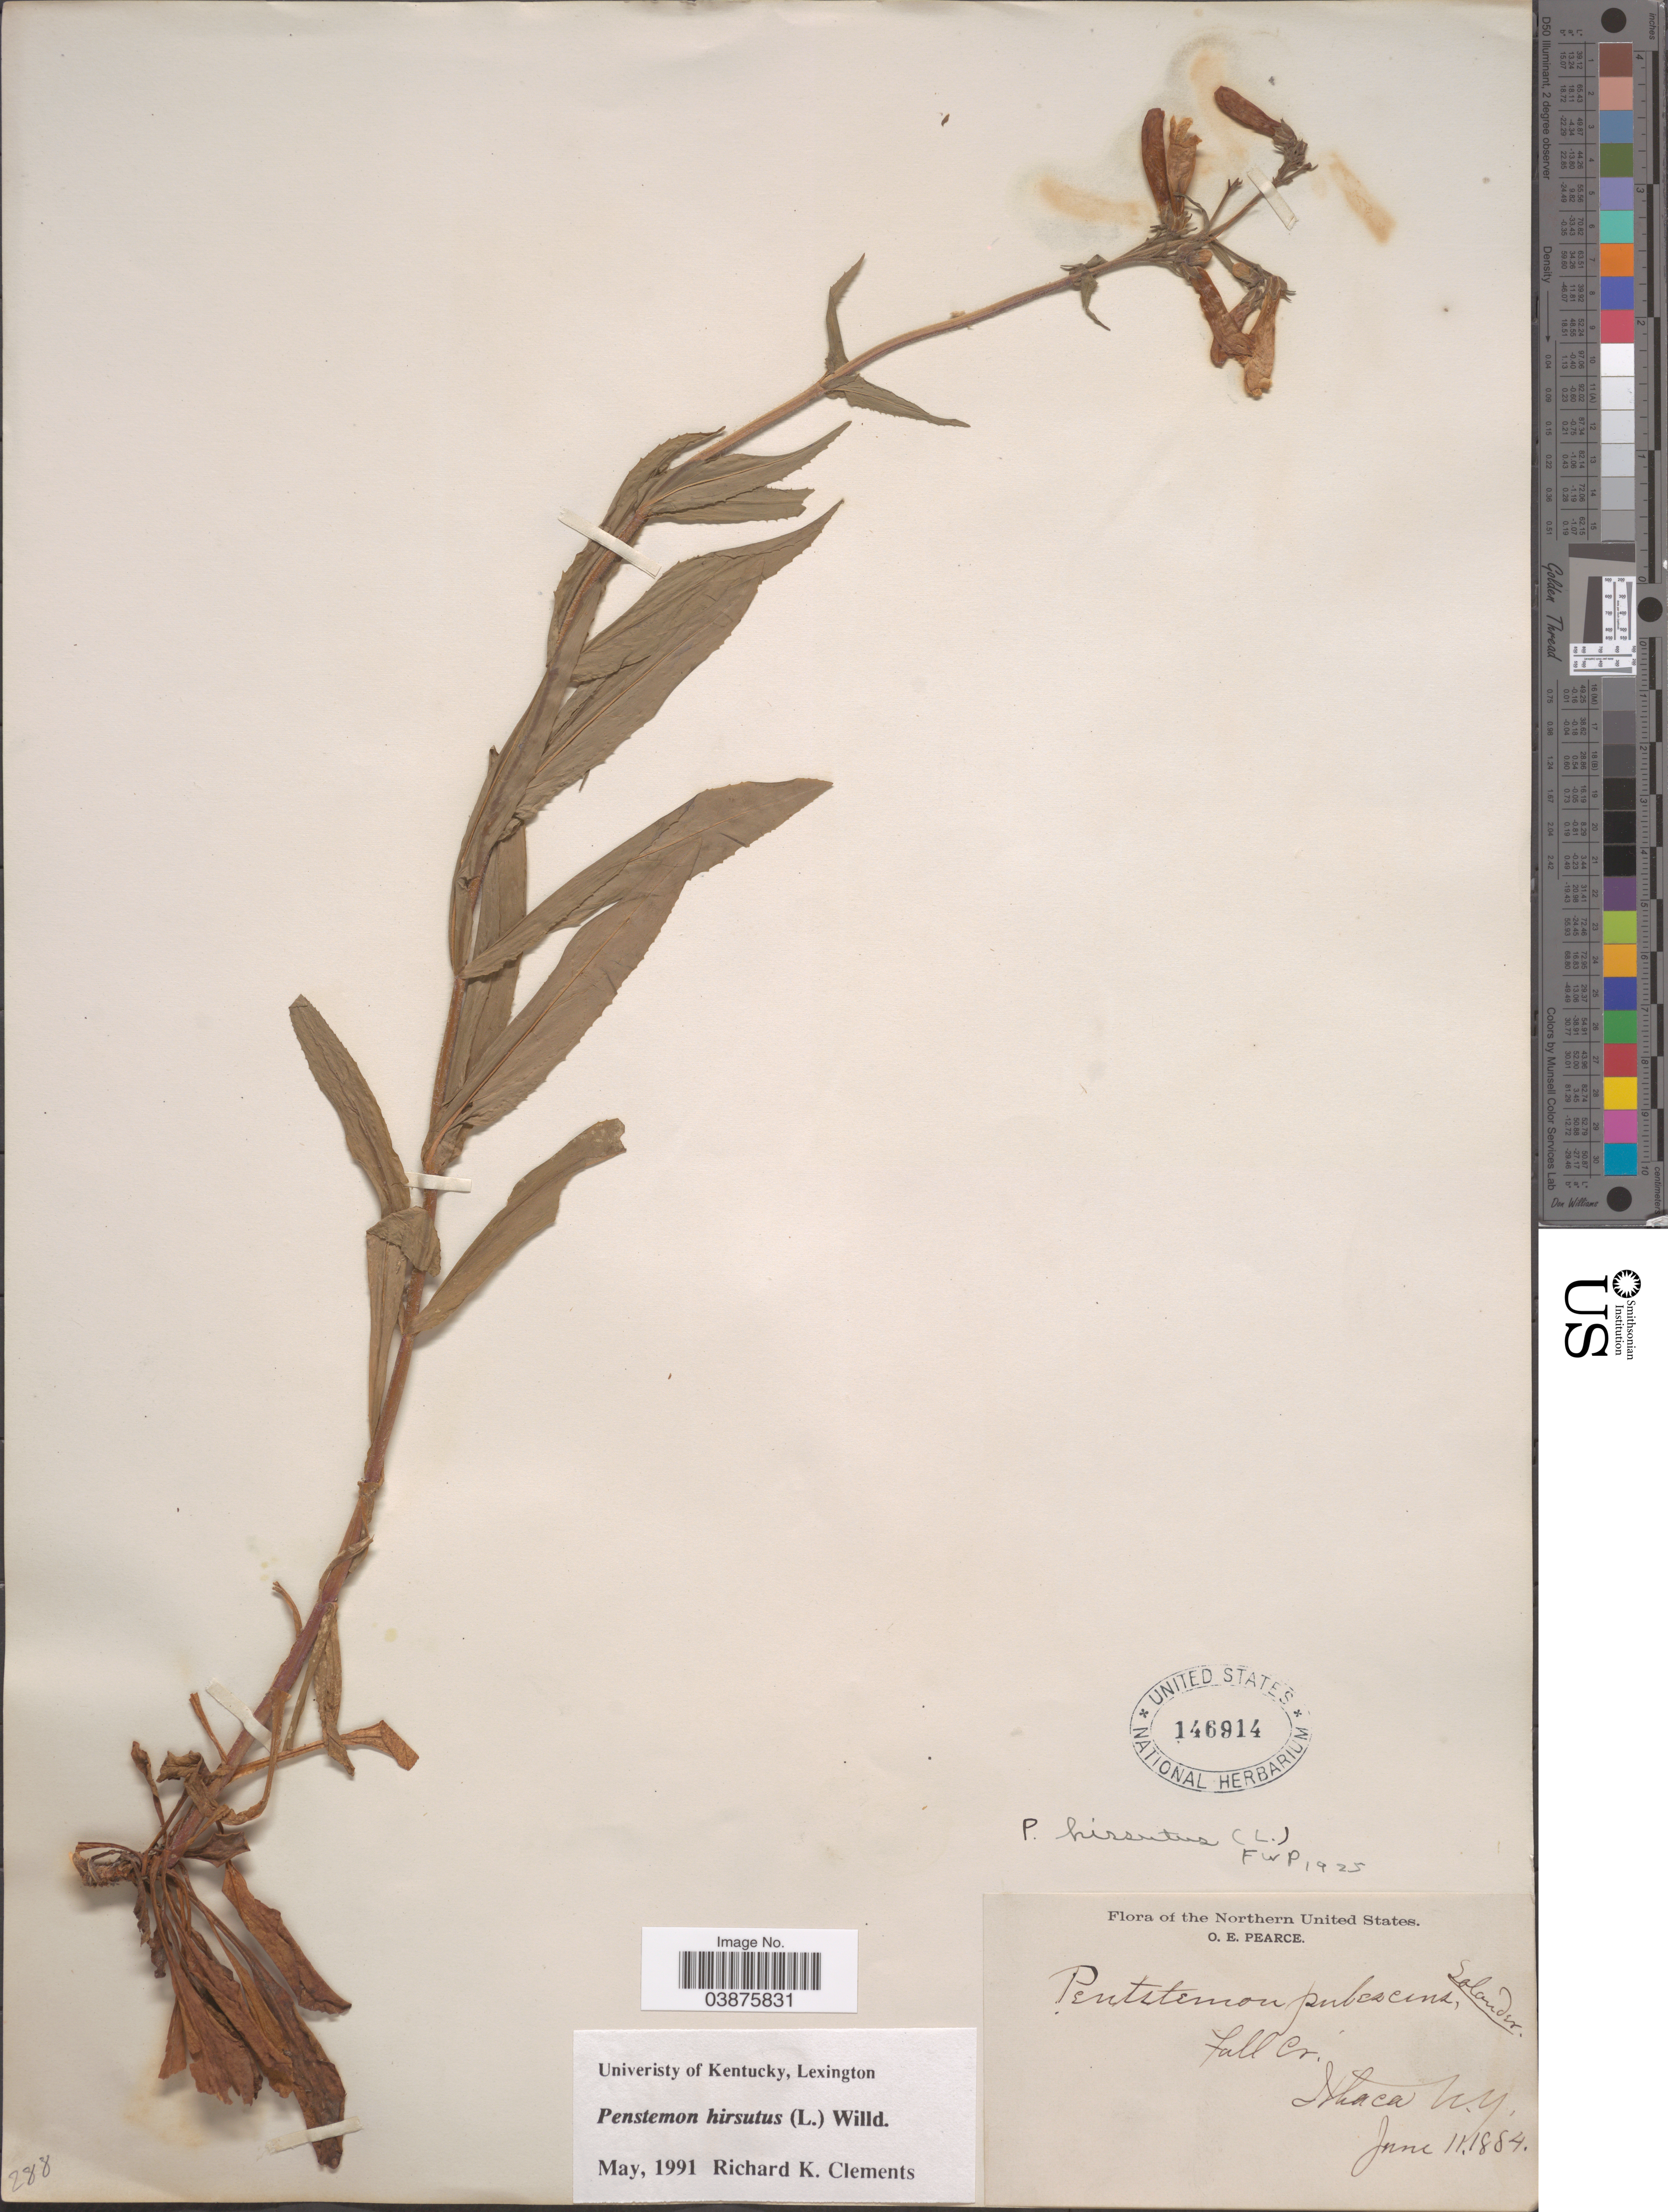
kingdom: Plantae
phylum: Tracheophyta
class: Magnoliopsida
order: Lamiales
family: Plantaginaceae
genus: Penstemon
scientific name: Penstemon hirsutus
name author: (L.) Willd.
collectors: O. E. Pearce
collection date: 1884-06-11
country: United States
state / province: New York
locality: Northern United States. Fall Cr. Ithaca.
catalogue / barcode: US 146914